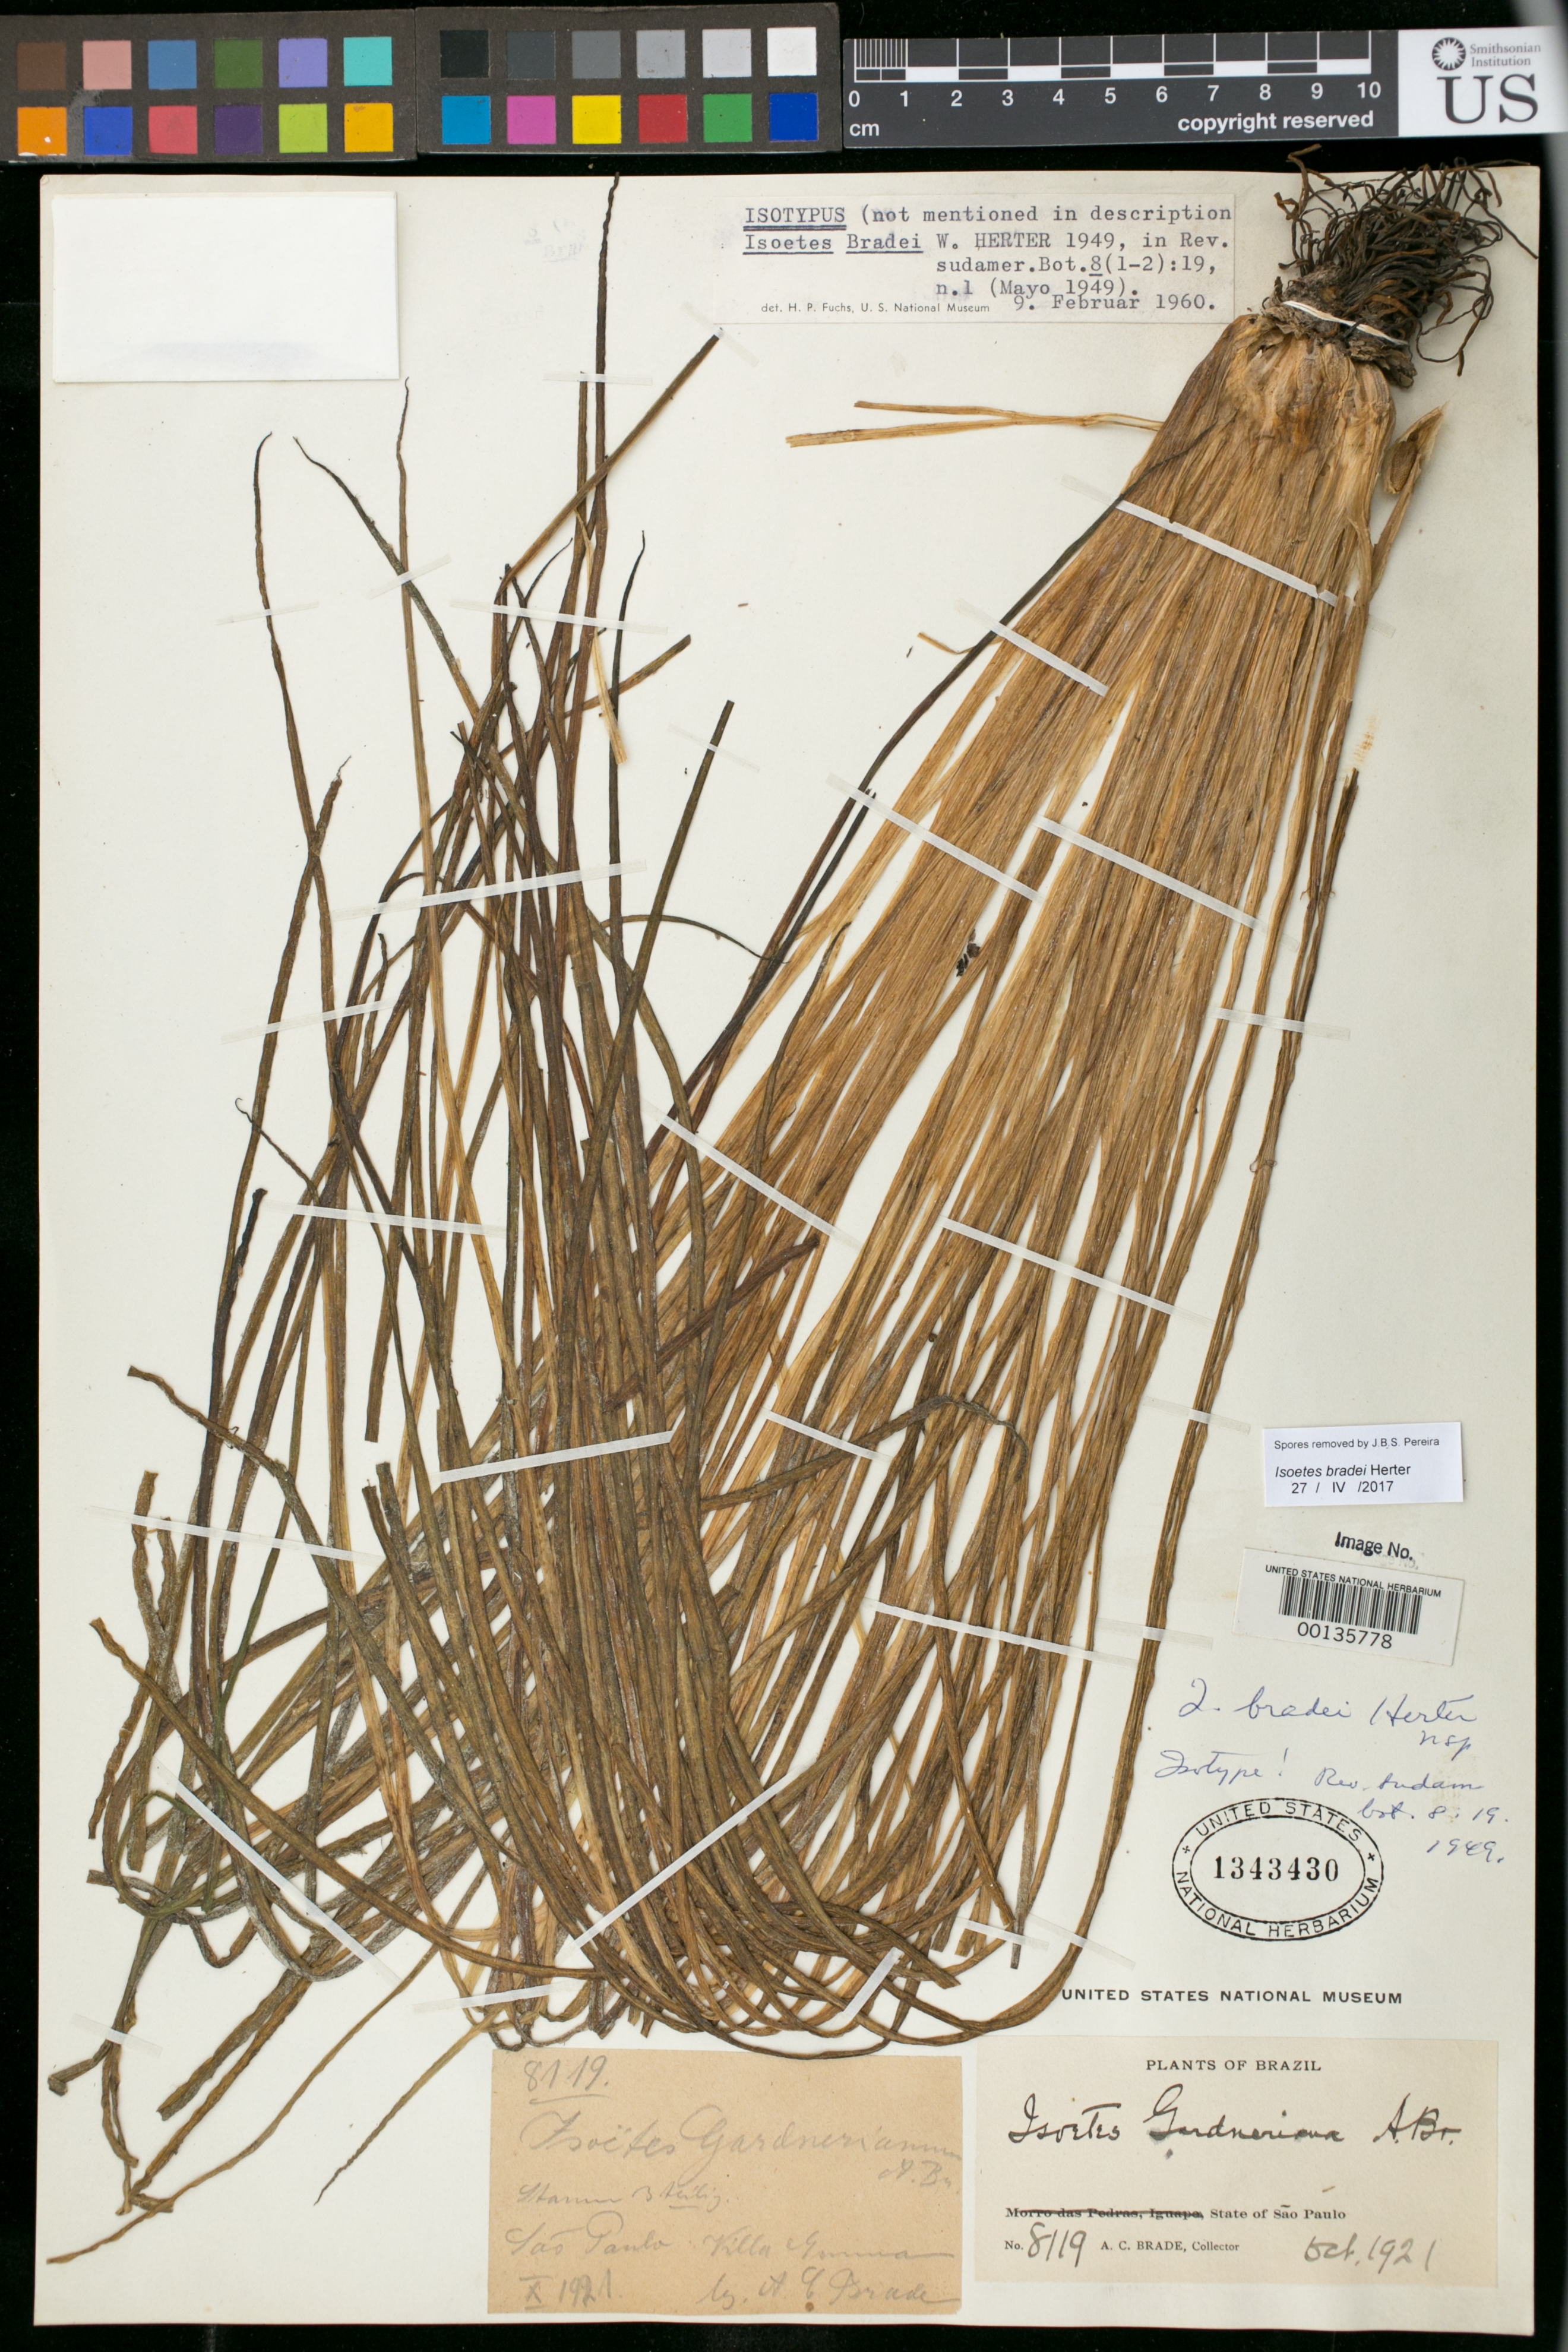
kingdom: Plantae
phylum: Tracheophyta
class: Lycopodiopsida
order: Isoetales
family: Isoetaceae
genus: Isoetes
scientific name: Isoetes bradei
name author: Herter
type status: Isotype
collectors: A. C. Brade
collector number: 8119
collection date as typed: Oct 1921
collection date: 1921-10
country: Brazil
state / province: São Paulo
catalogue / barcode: US 1343430